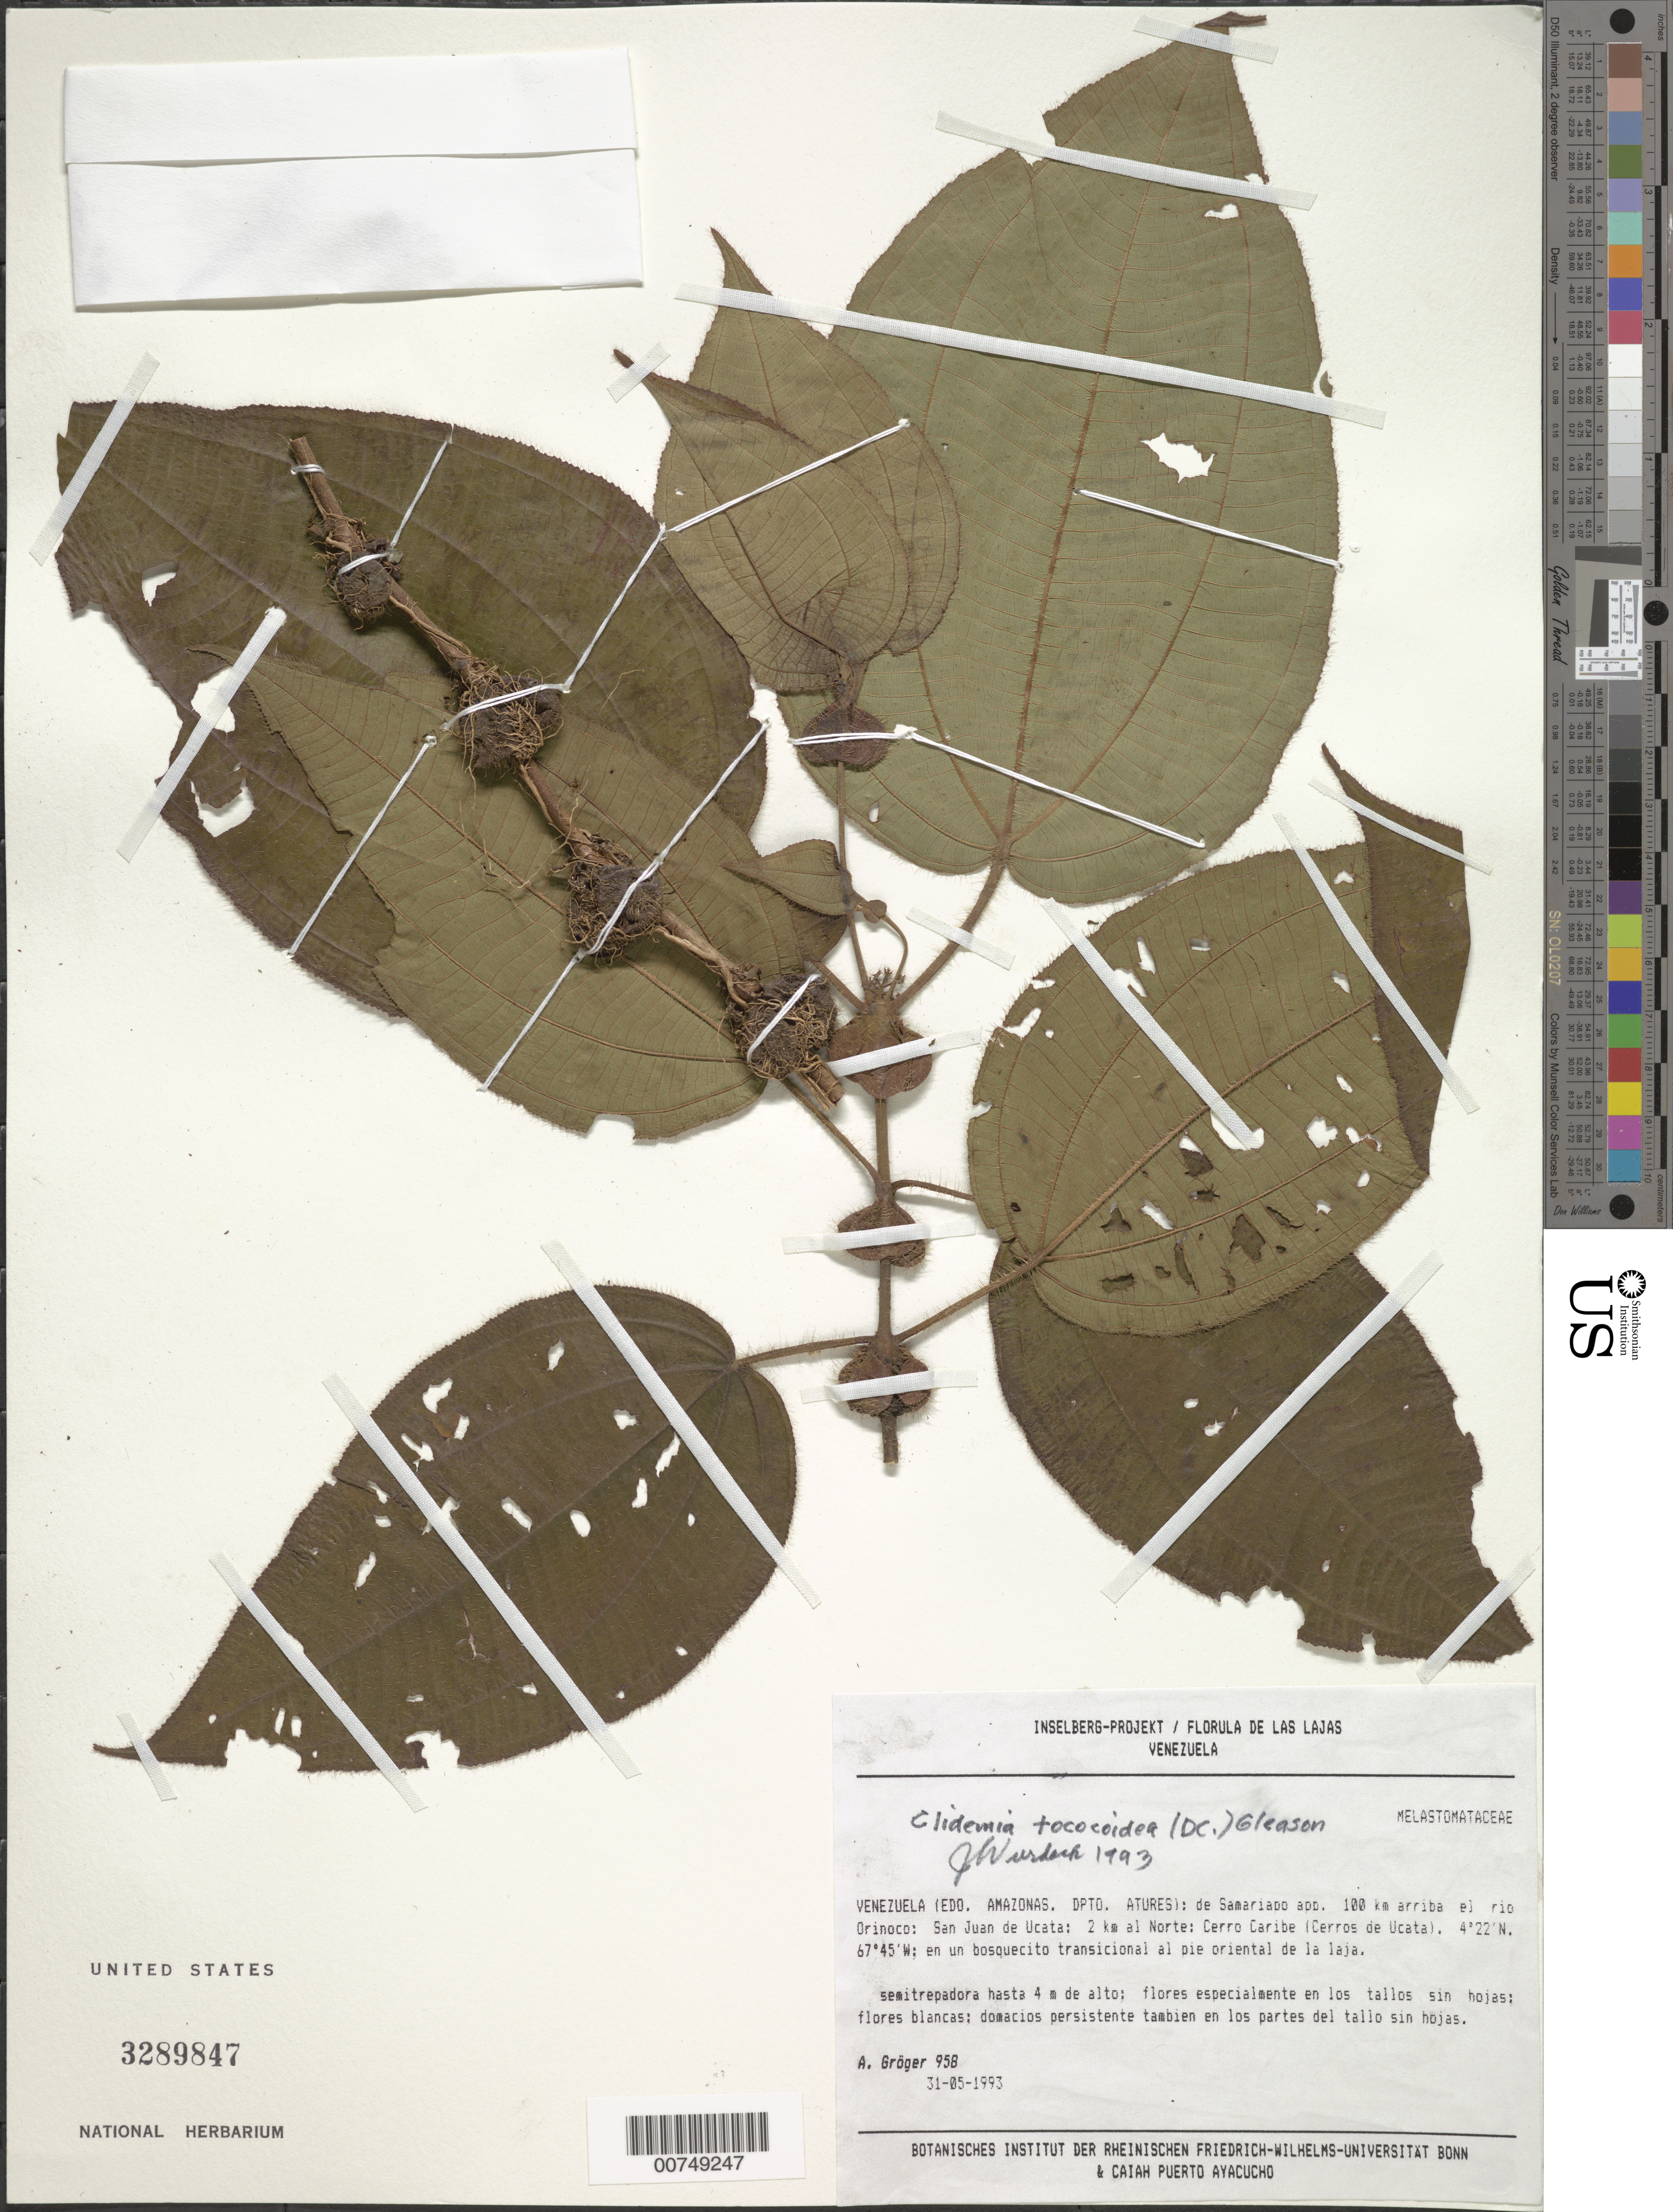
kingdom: Plantae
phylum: Tracheophyta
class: Magnoliopsida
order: Myrtales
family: Melastomataceae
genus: Clidemia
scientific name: Clidemia tococoidea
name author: (DC.) Gleason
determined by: Wurdack, John J., (US), US (UNITED STATES)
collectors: A. Gröger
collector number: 958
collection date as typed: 31-May-93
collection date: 1993-05-31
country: Venezuela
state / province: Amazonas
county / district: Atures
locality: Samariapo app 100 km arriba el Río Orinoco; San Juan de Uata; 2 km al N; Cerro Caribe (Cerros de Ucata)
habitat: Bosquecito transicional al pié oriental de la laja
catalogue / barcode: US 3289847